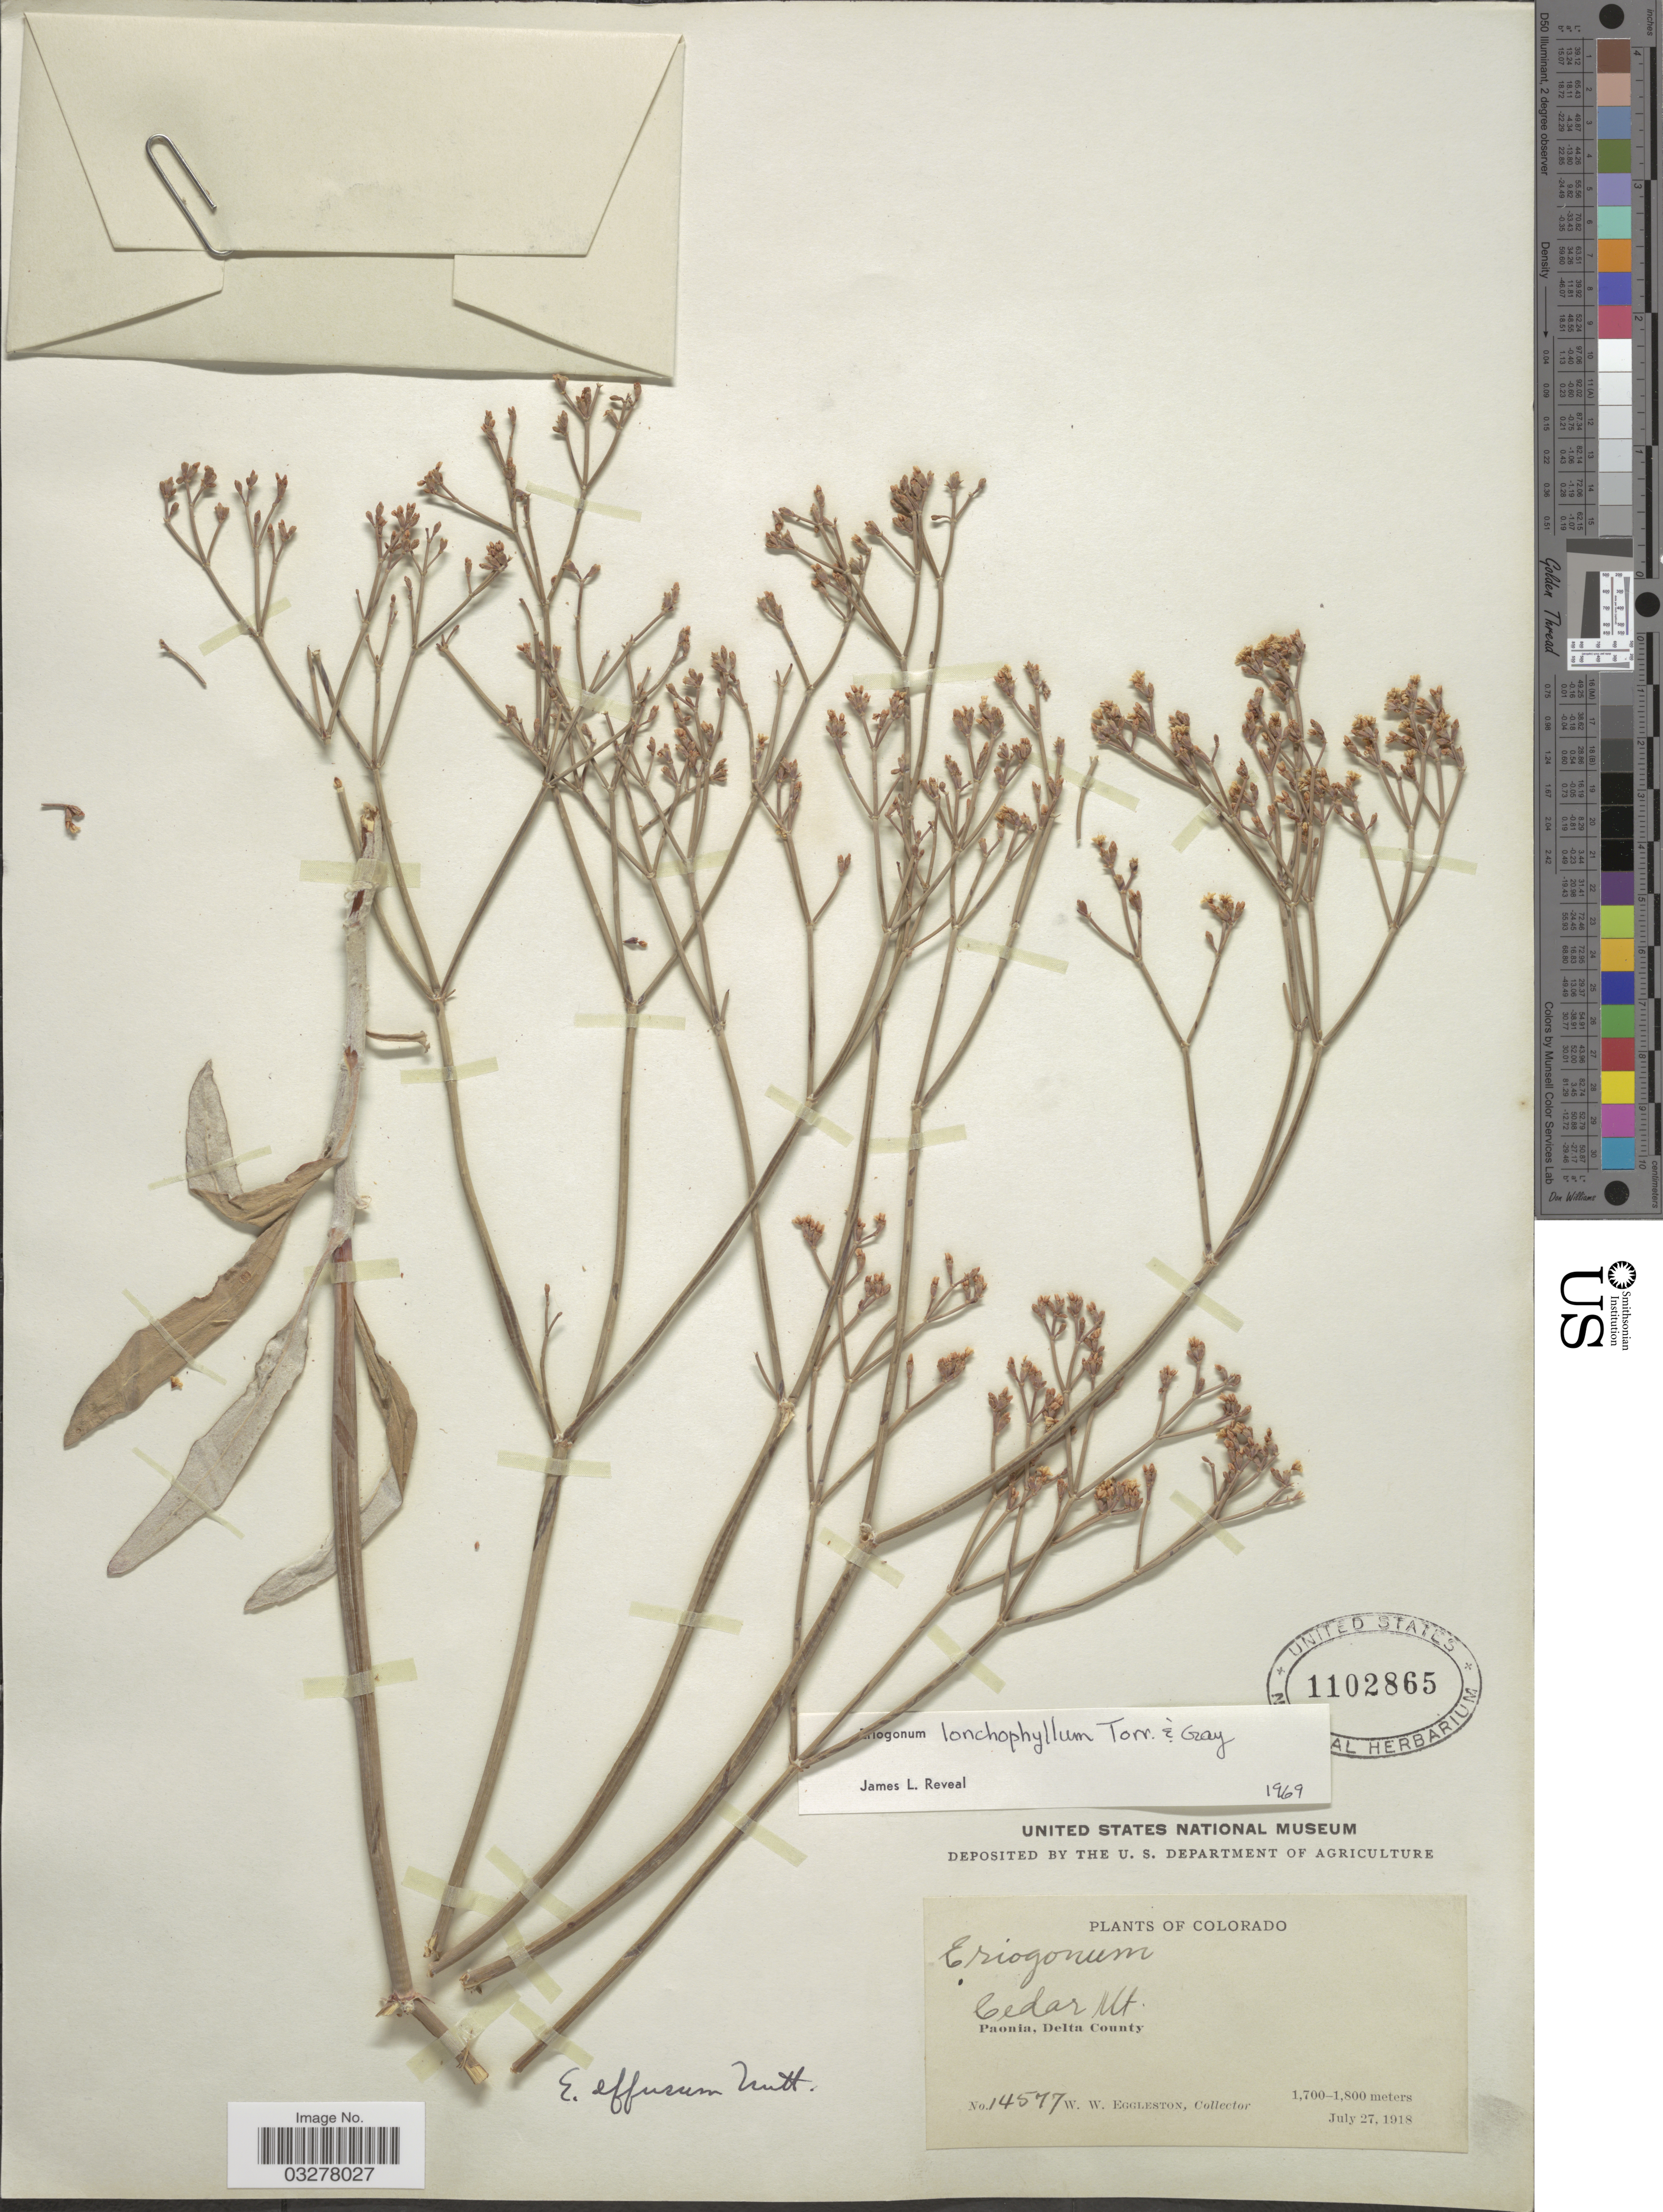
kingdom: Plantae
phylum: Tracheophyta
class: Magnoliopsida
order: Caryophyllales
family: Polygonaceae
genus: Eriogonum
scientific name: Eriogonum lonchophyllum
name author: Torr. & A. Gray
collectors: W. W. Eggleston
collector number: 14577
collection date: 1918-07-27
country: United States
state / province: Colorado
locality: Cedar Mt. Paonia, Delta County.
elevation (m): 1700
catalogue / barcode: US 1102865